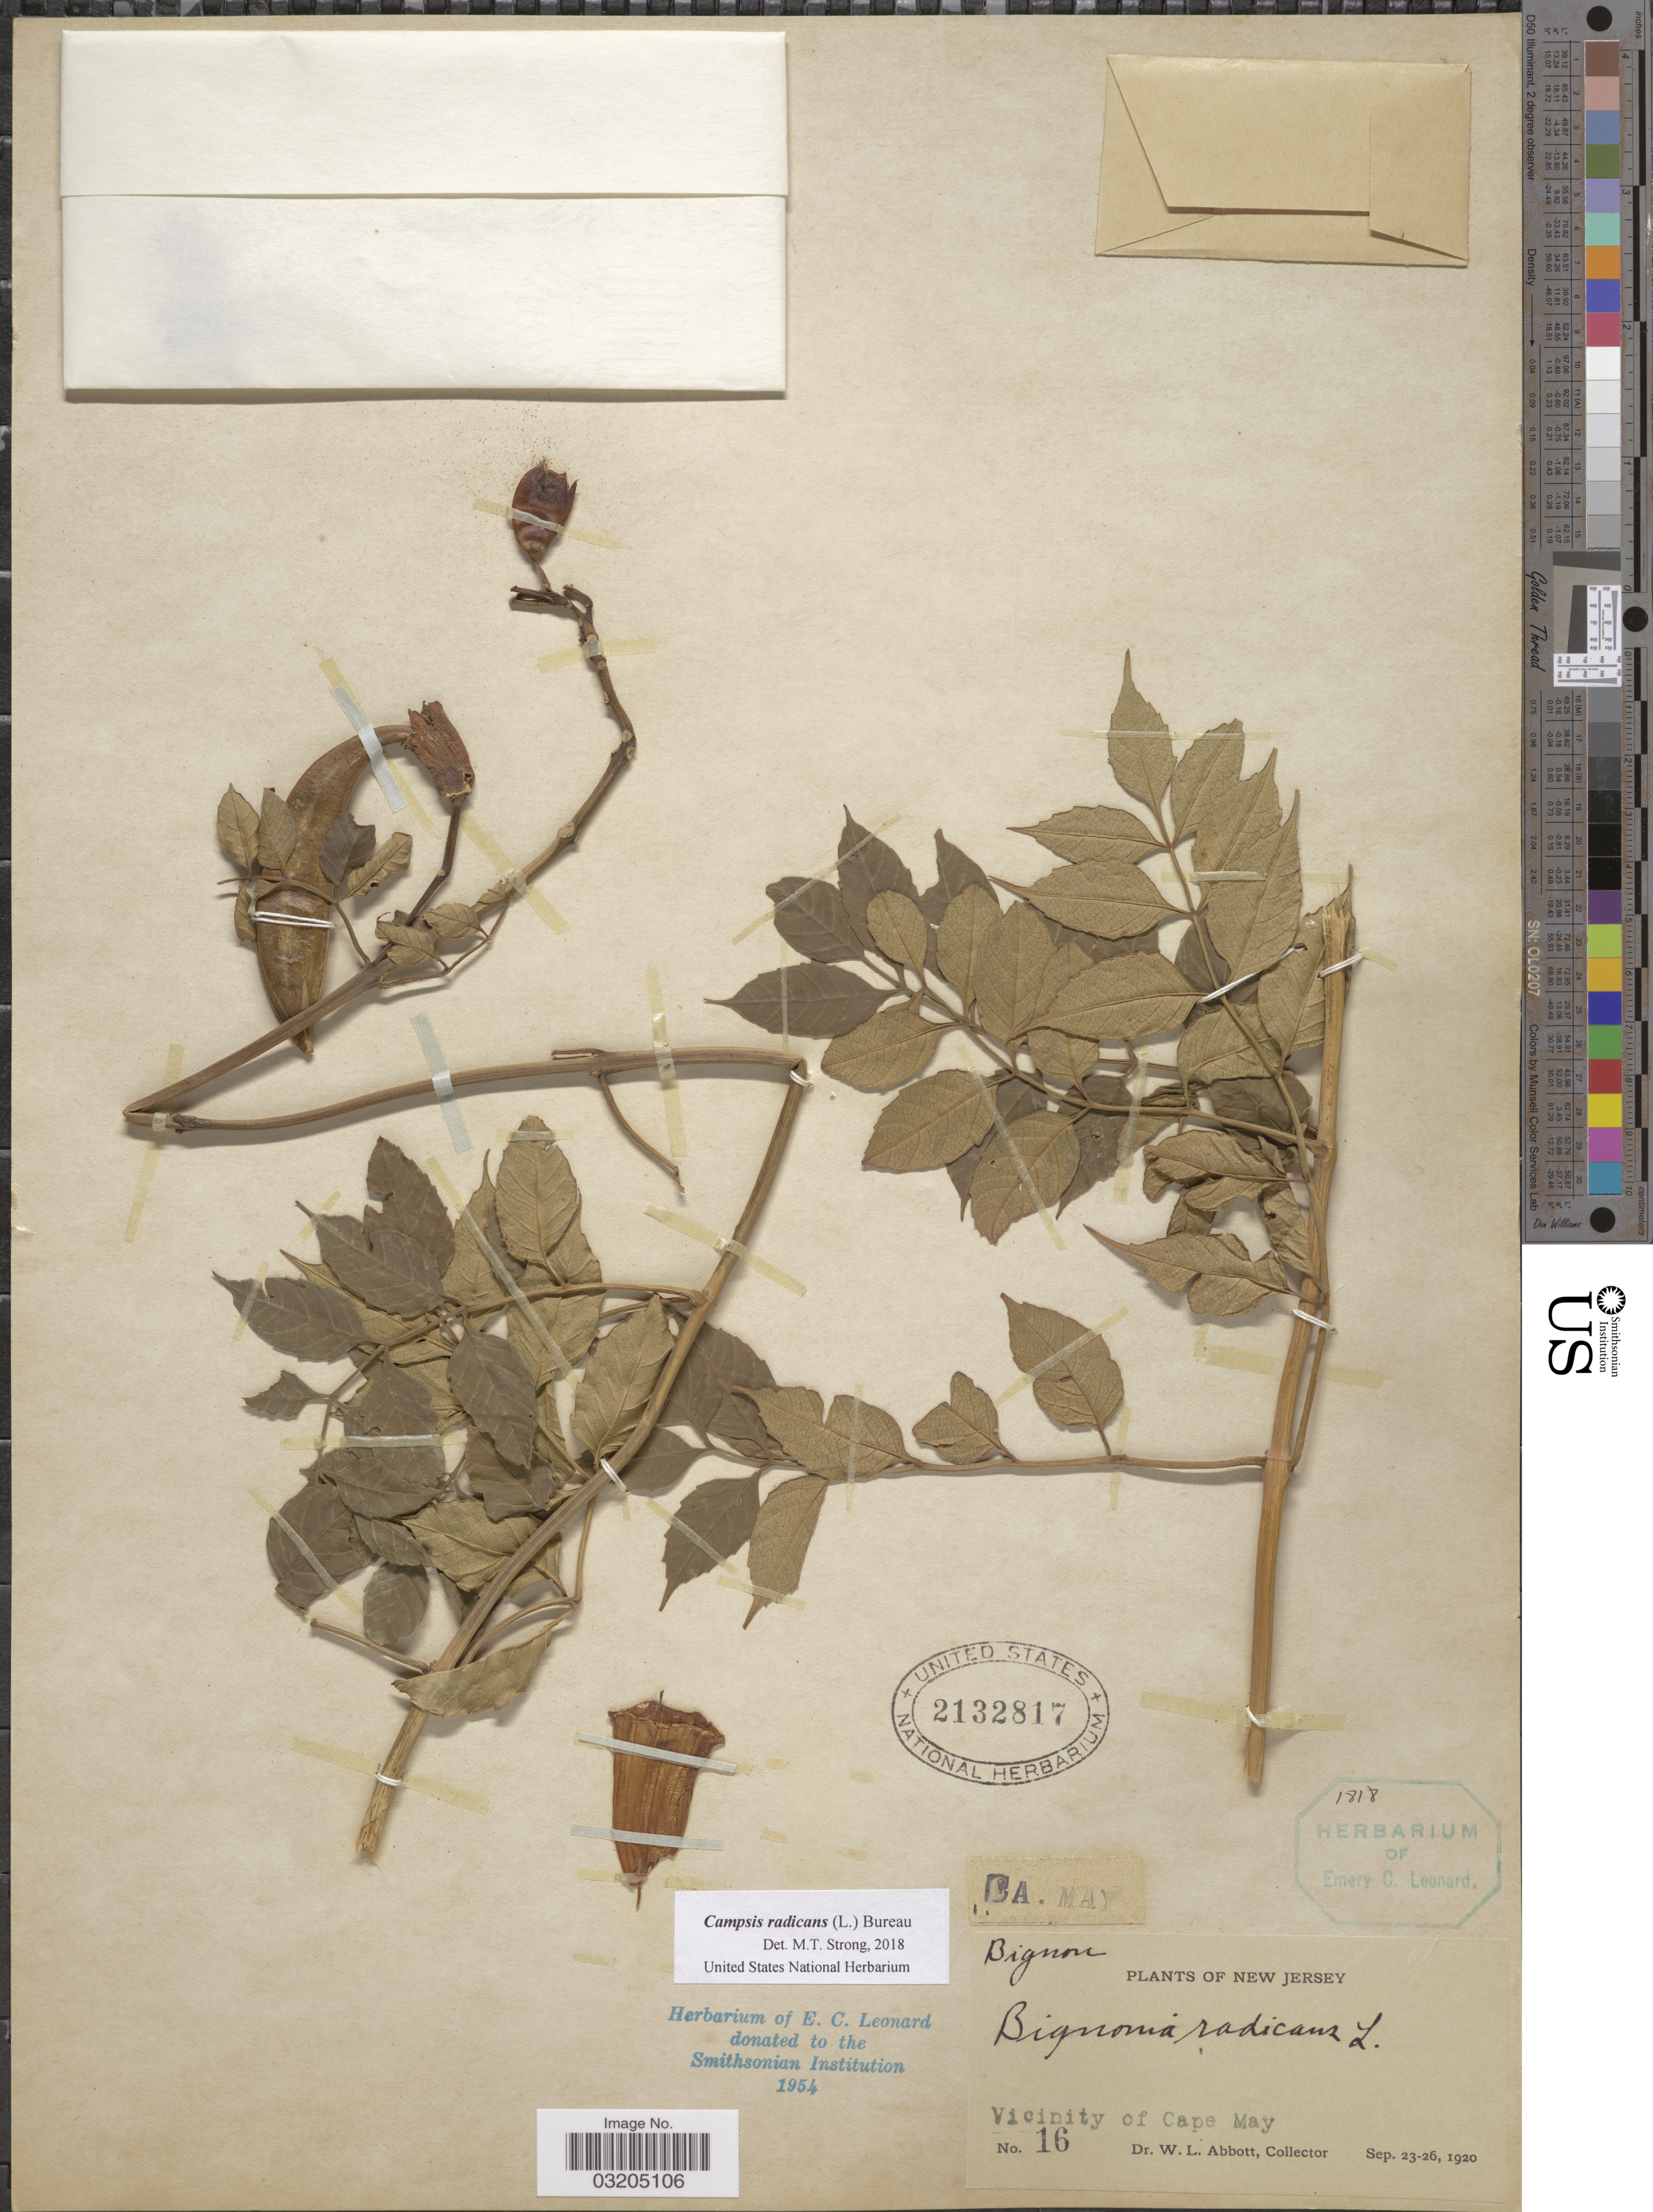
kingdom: Plantae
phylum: Tracheophyta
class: Magnoliopsida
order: Lamiales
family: Bignoniaceae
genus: Campsis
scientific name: Campsis radicans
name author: (L.) Seem.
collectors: W. L. Abbott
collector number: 16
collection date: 1920-09-23/1920-09-26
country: United States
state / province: New Jersey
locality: Vicinity of Cape May.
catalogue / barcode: US 2132817